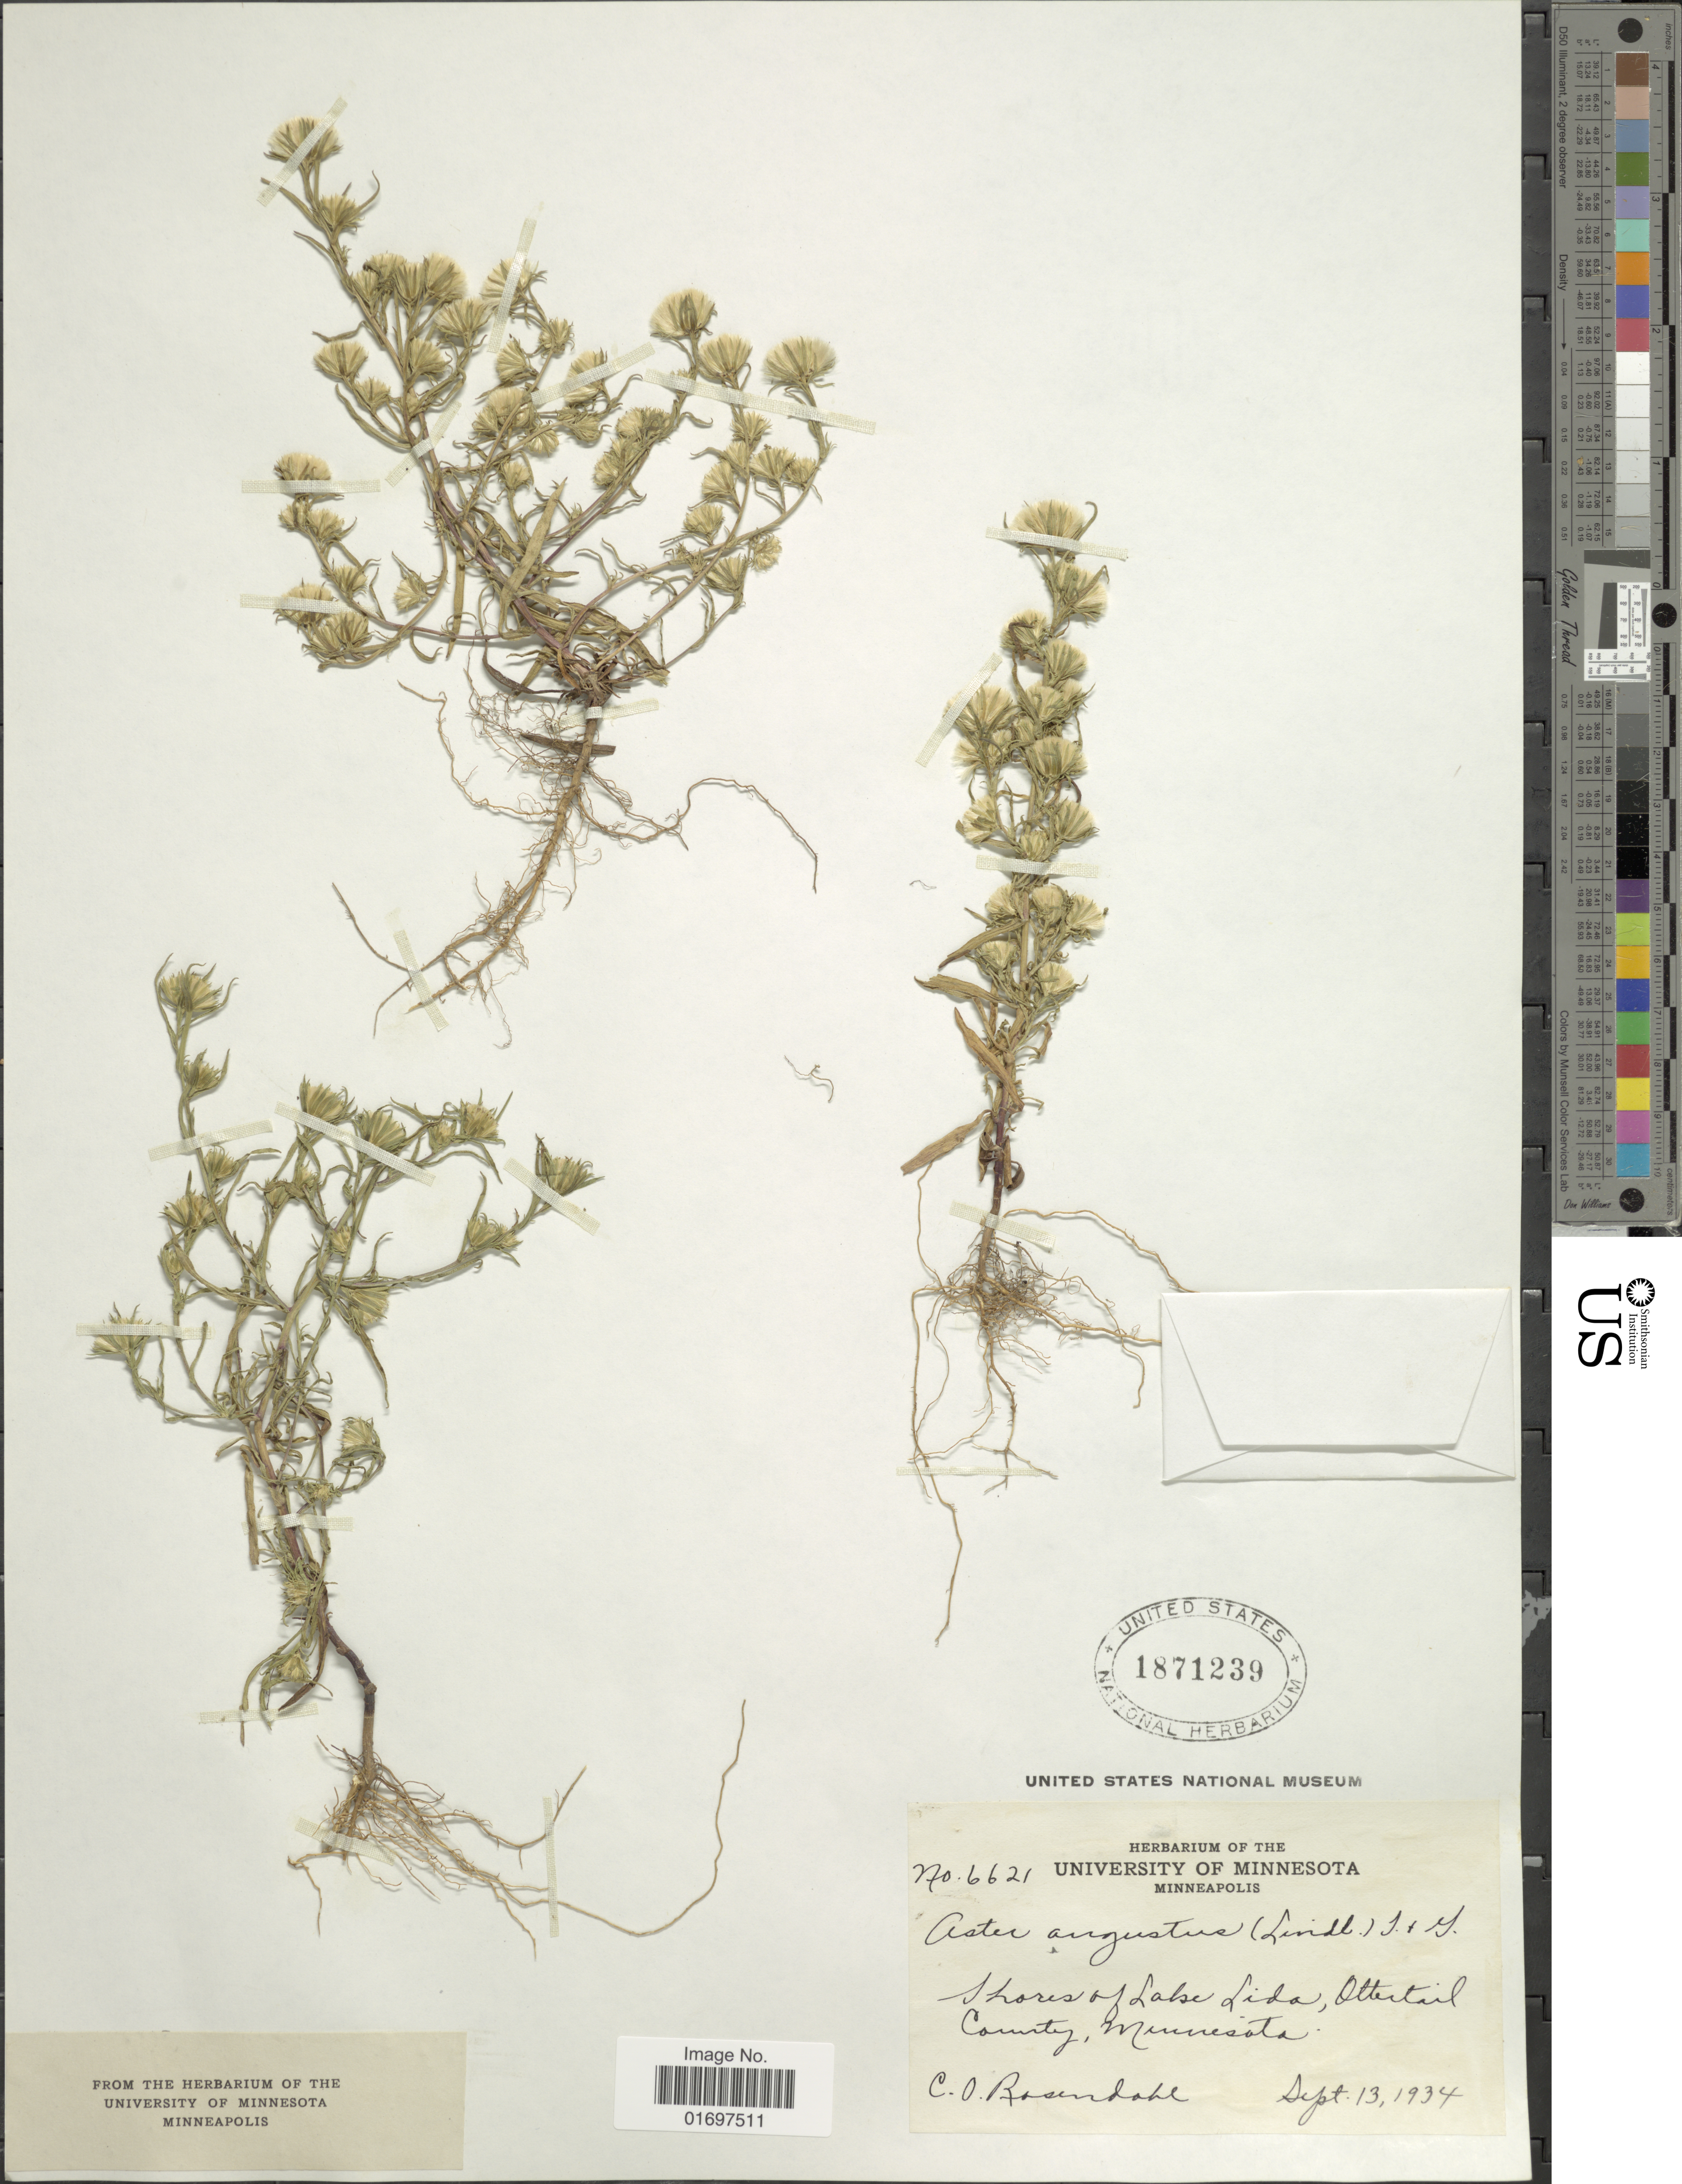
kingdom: Plantae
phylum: Tracheophyta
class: Magnoliopsida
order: Asterales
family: Asteraceae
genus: Symphyotrichum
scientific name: Symphyotrichum ciliatum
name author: (Ledeb.) G.L. Nesom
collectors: C. O. Rosendahl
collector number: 6621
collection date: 1934-09-13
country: United States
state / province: Minnesota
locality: Shores of Lake Lida, Ottertail County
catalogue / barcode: US 1871239